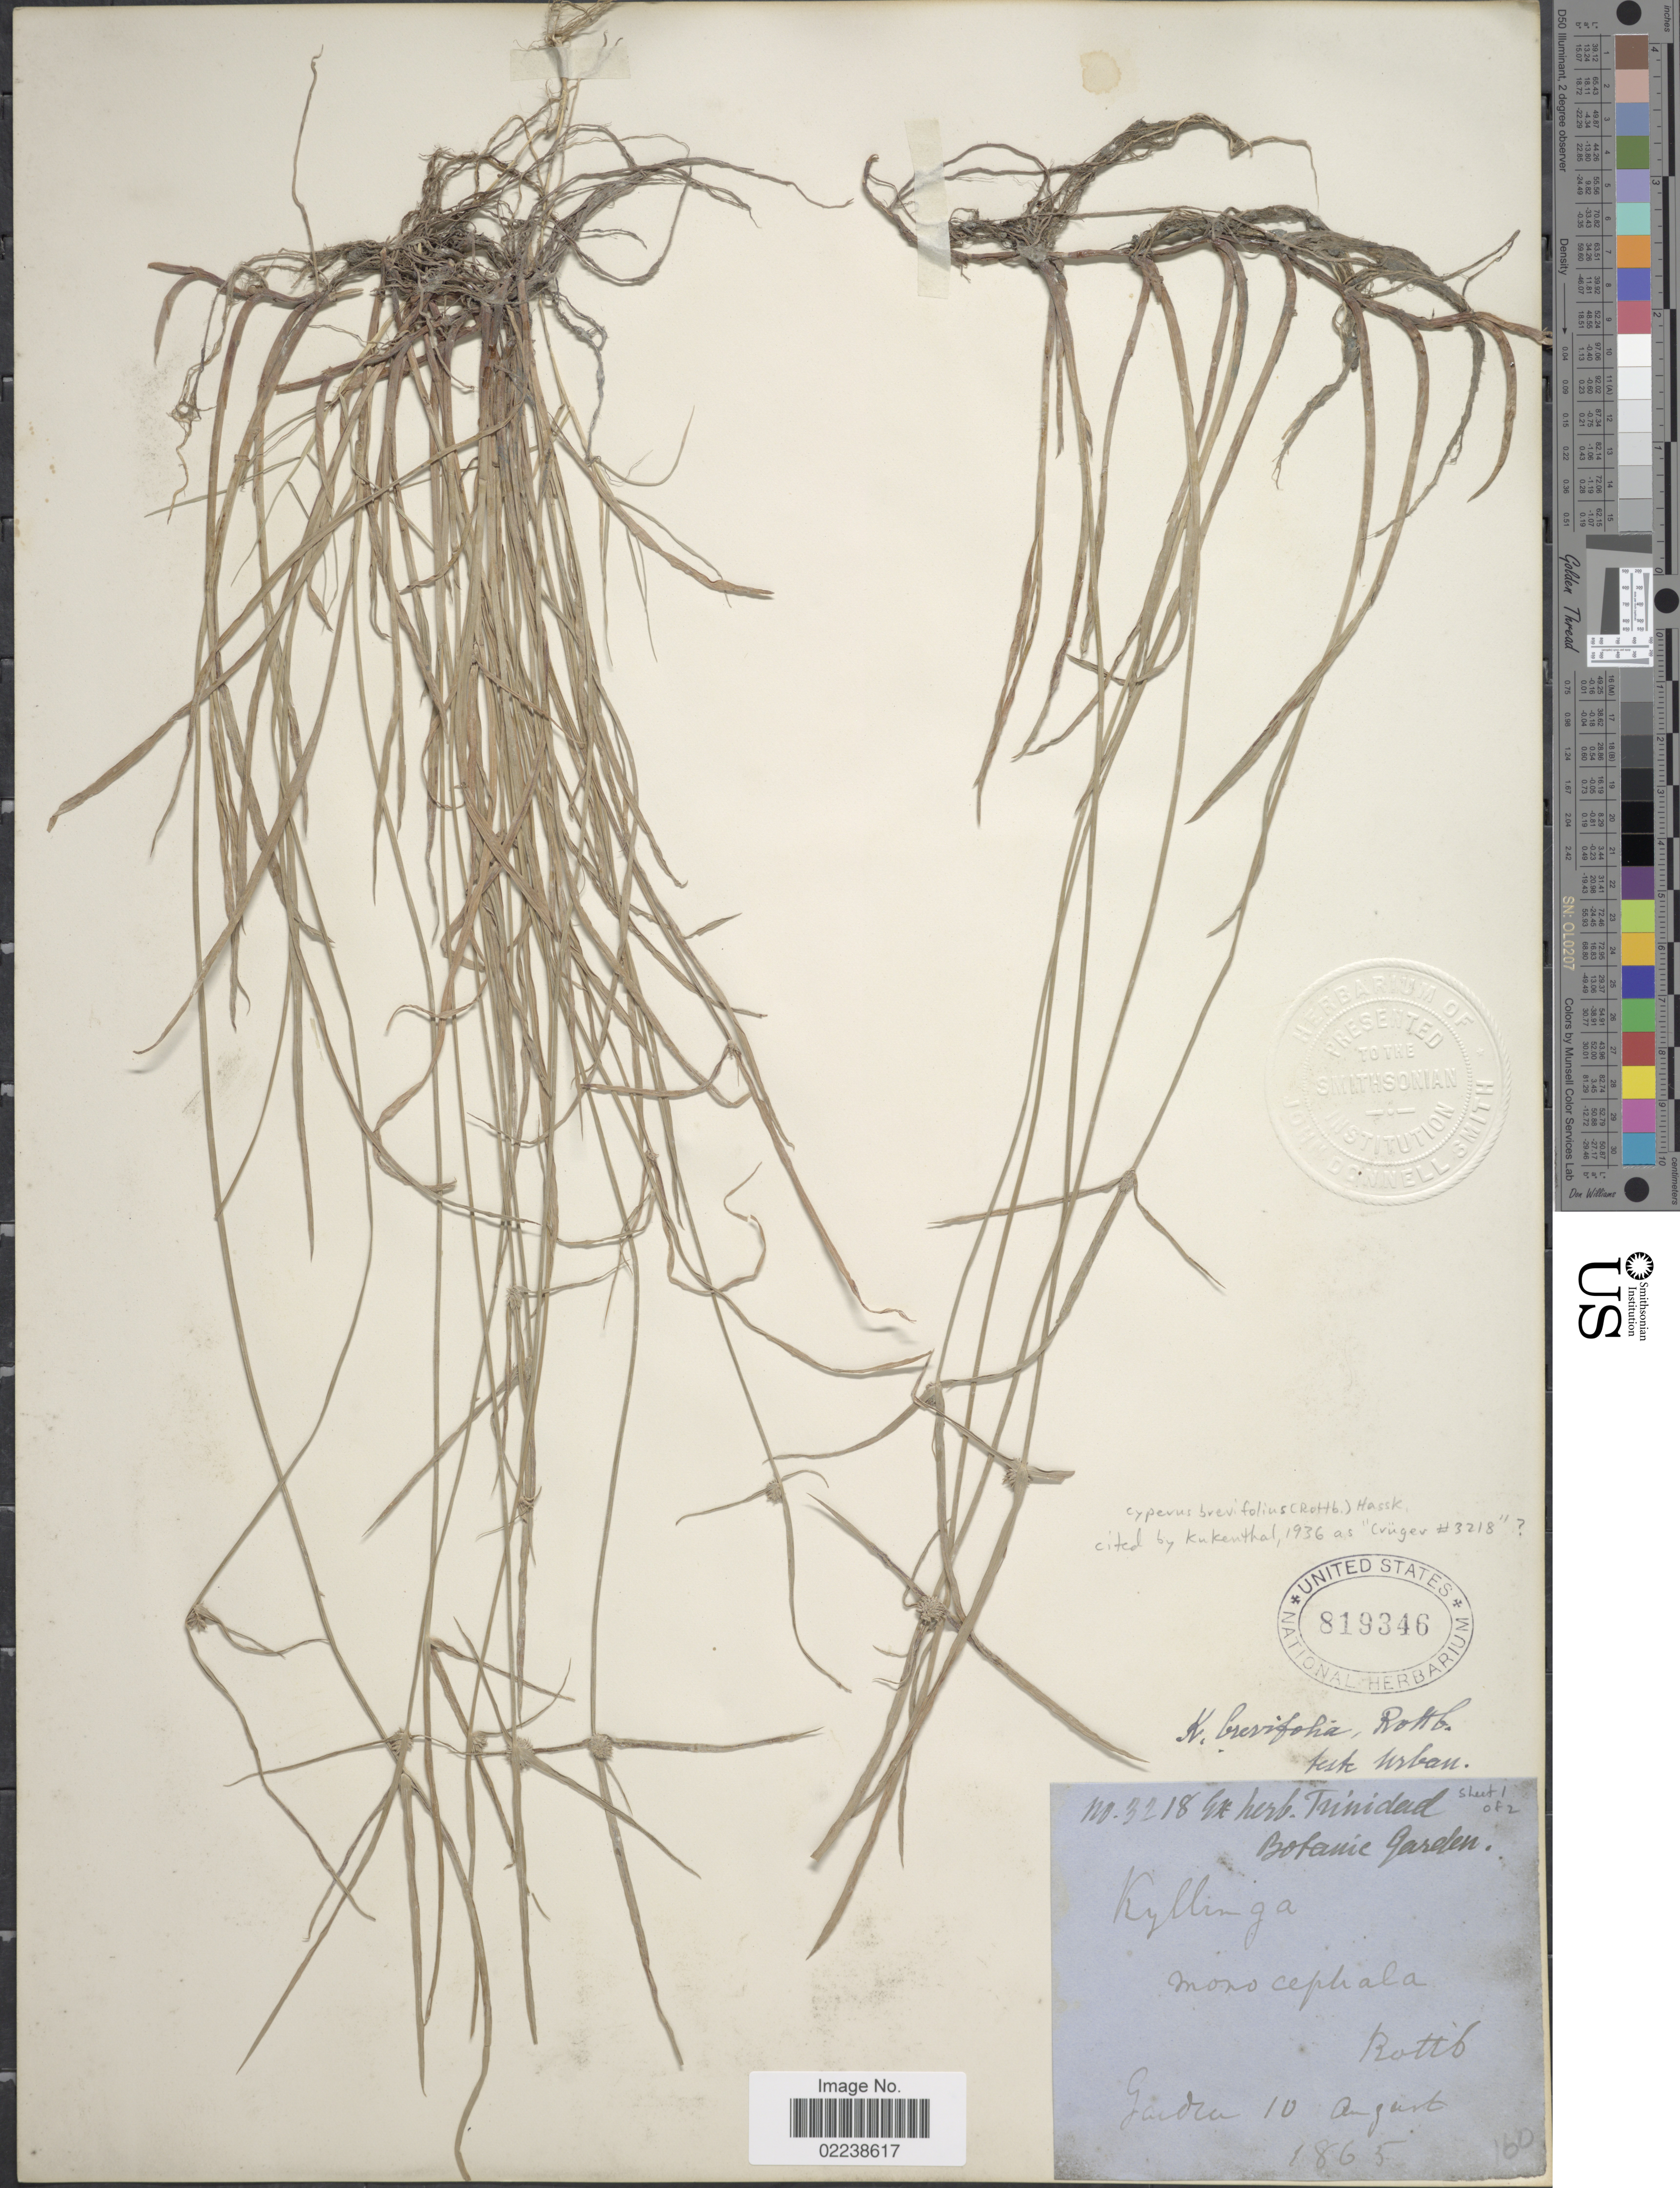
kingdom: Plantae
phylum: Tracheophyta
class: Liliopsida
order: Poales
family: Cyperaceae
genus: Cyperus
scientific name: Cyperus brevifolius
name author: (Rottb.) Hassk.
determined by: Strong, M. T., (US), Smithsonian Institution - National Museum of Natural History (UNITED STATES)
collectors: Trinidad Bot. Gard. Herbarium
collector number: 3218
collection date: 1865-08-10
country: Trinidad and Tobago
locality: Garden, Trinidad Botanic Garden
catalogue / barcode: US 819346